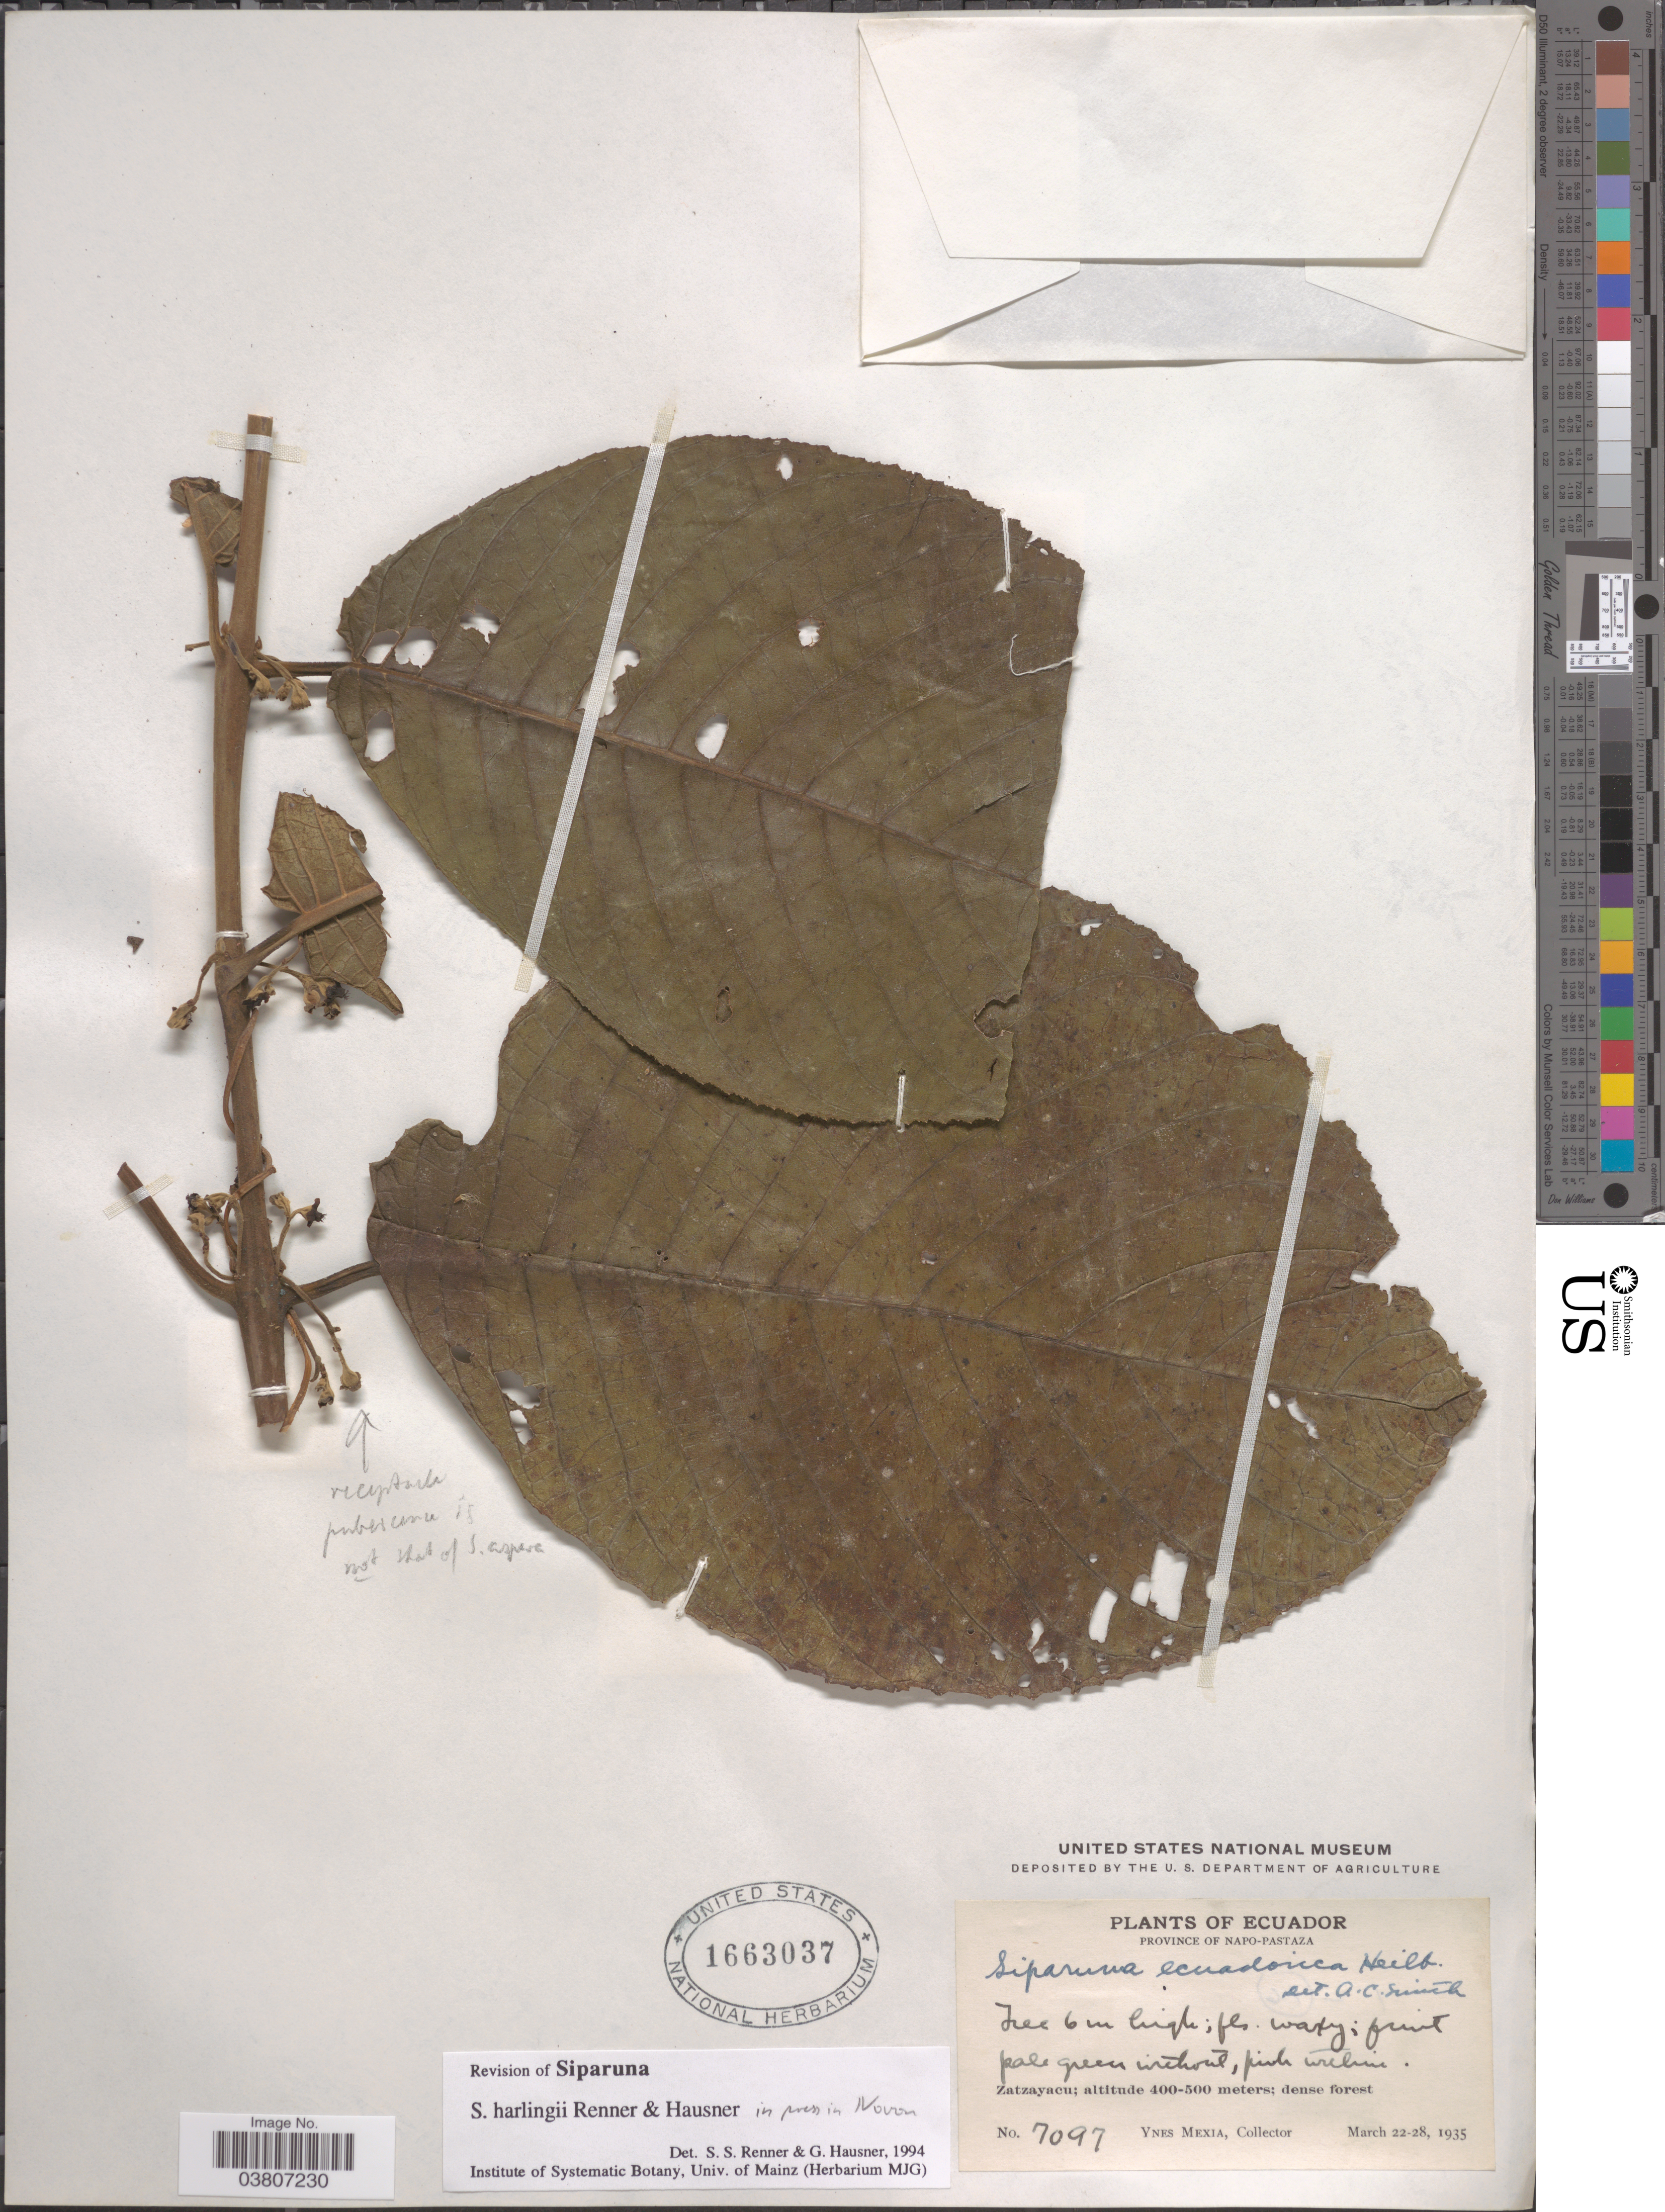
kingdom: Plantae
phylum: Tracheophyta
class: Magnoliopsida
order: Laurales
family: Siparunaceae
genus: Siparuna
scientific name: Siparuna harlingii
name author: S.S. Renner & Hausner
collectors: Y. Mexia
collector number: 7097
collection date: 1935-03-22/1935-03-28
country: Ecuador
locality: Province Napo-Pastaza. Zatzayacu.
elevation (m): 400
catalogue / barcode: US 1663037